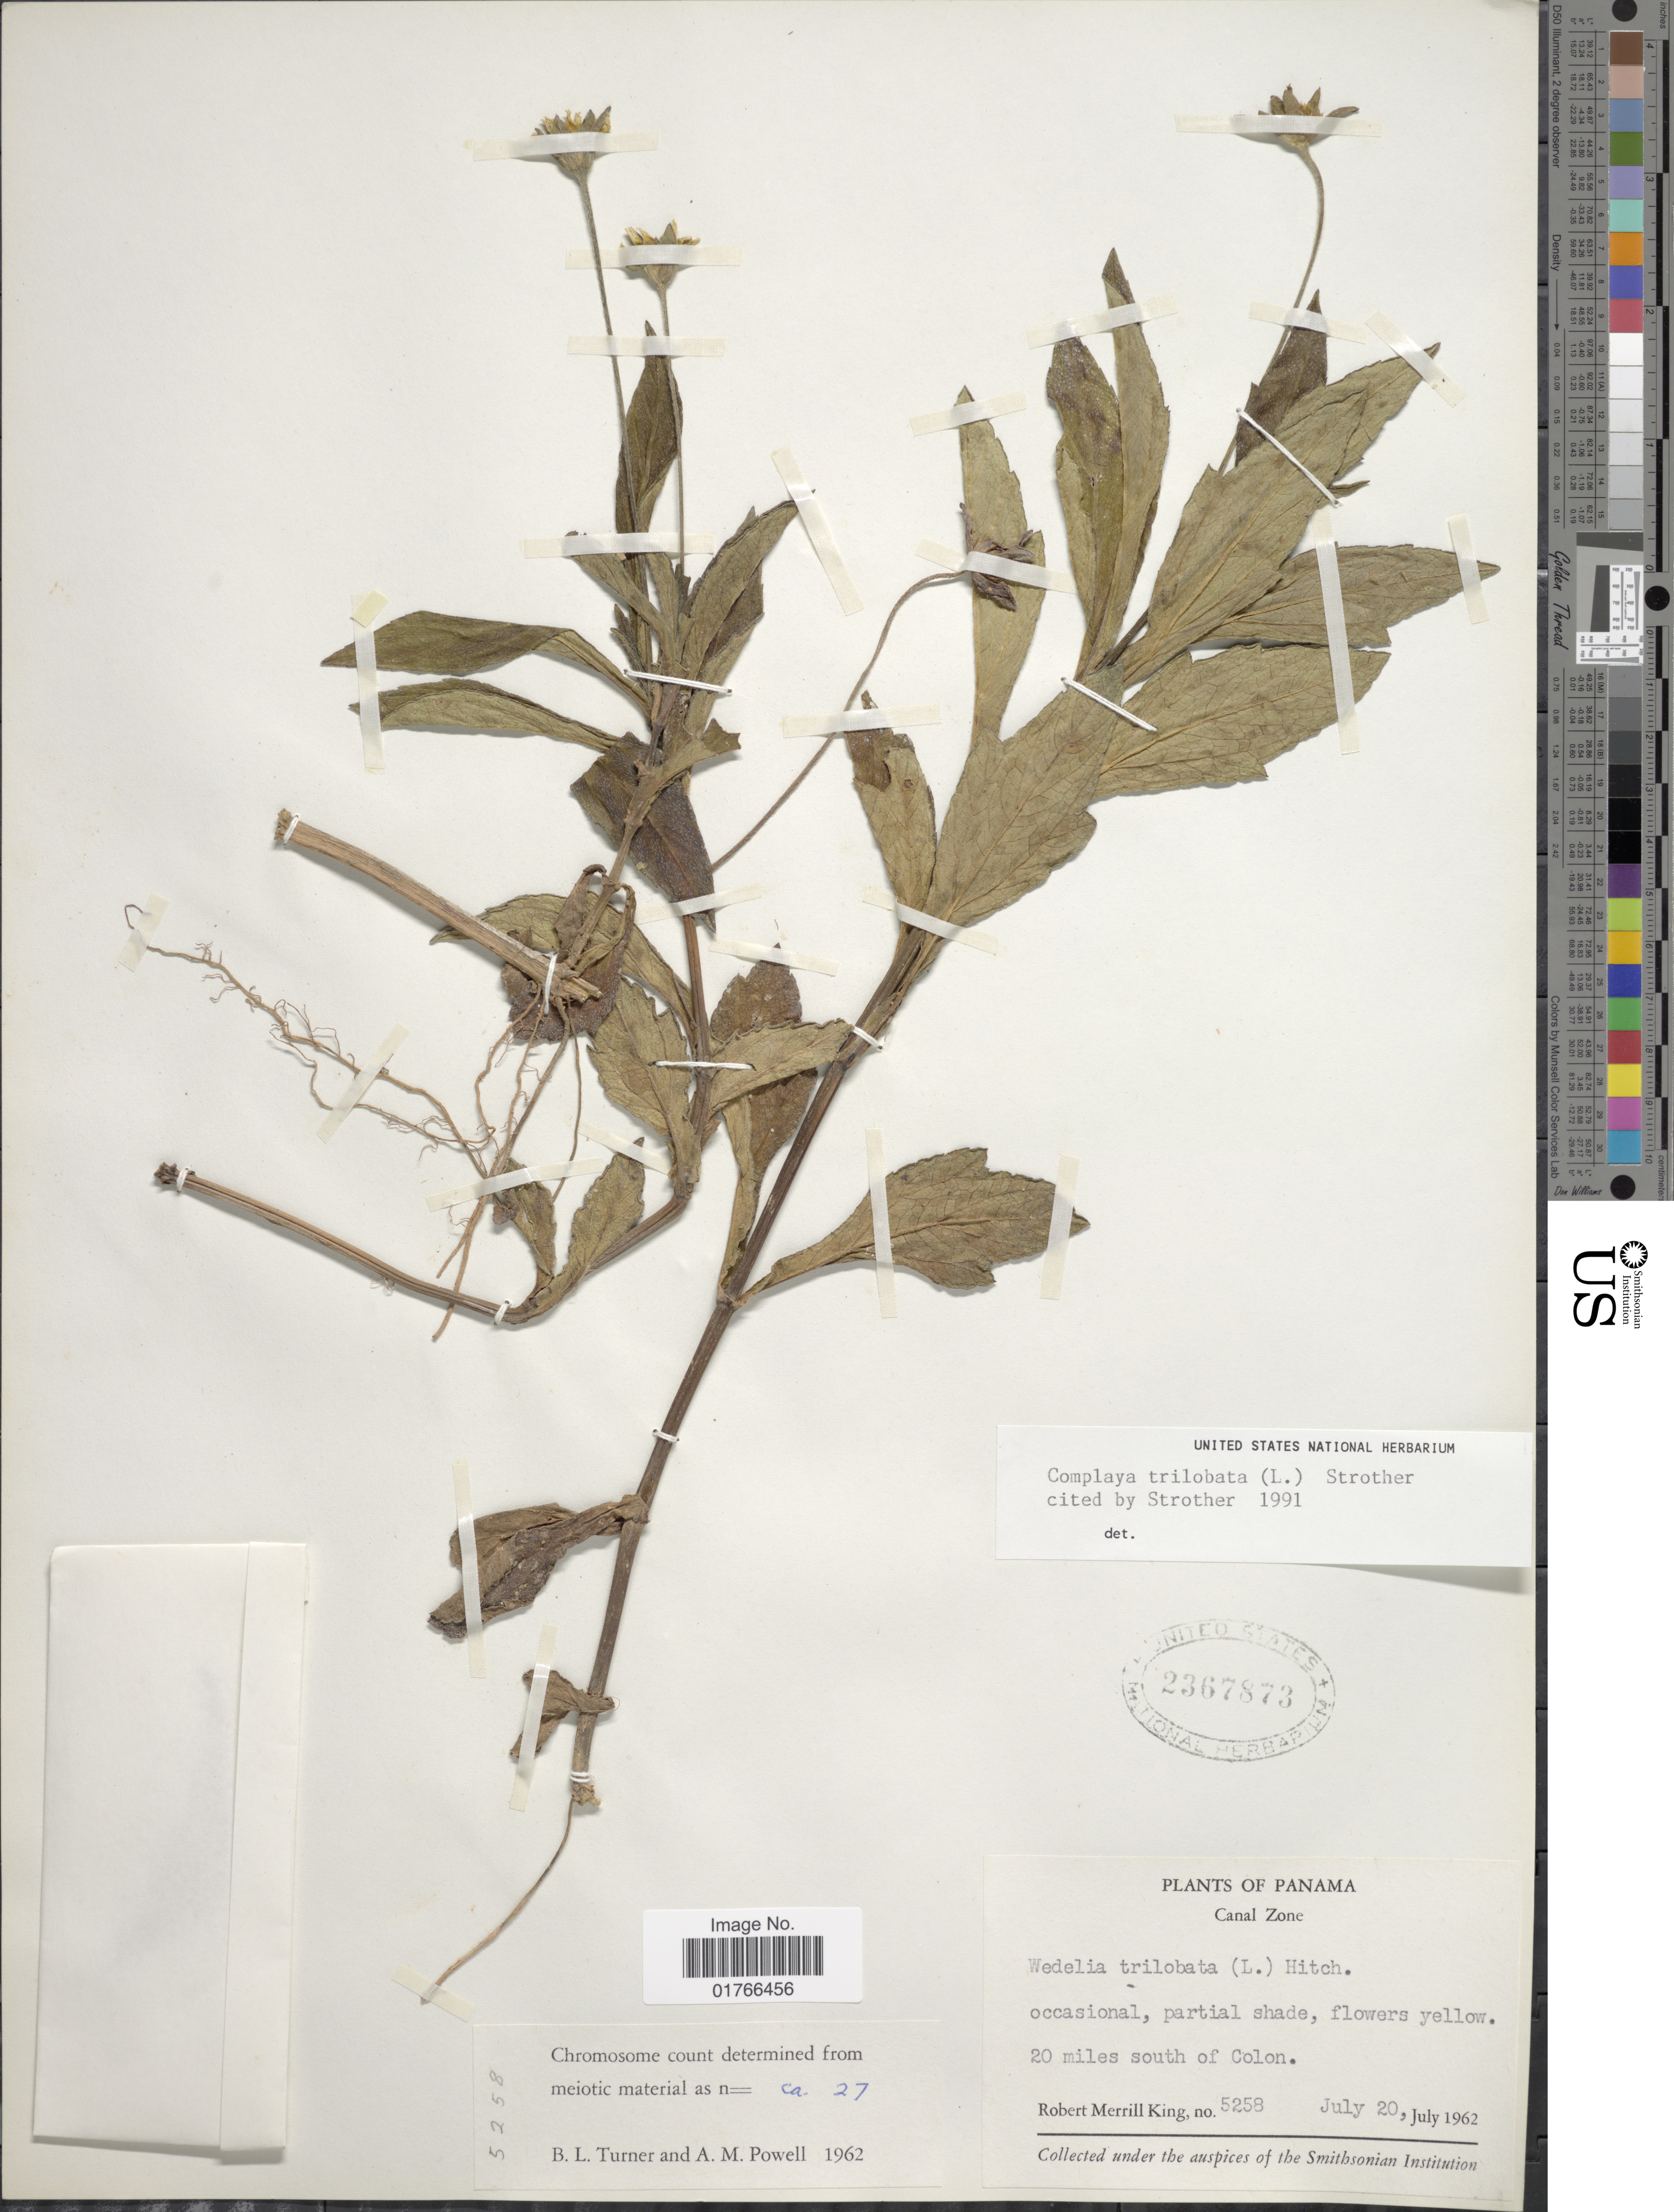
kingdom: Plantae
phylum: Tracheophyta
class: Magnoliopsida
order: Asterales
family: Asteraceae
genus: Sphagneticola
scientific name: Sphagneticola trilobata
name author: (L.) Pruski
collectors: R. M. King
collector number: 5258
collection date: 1962-07-20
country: Panama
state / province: Colón / Panamá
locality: Canal Zone, 20 miles south of Colon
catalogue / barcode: US 2367873